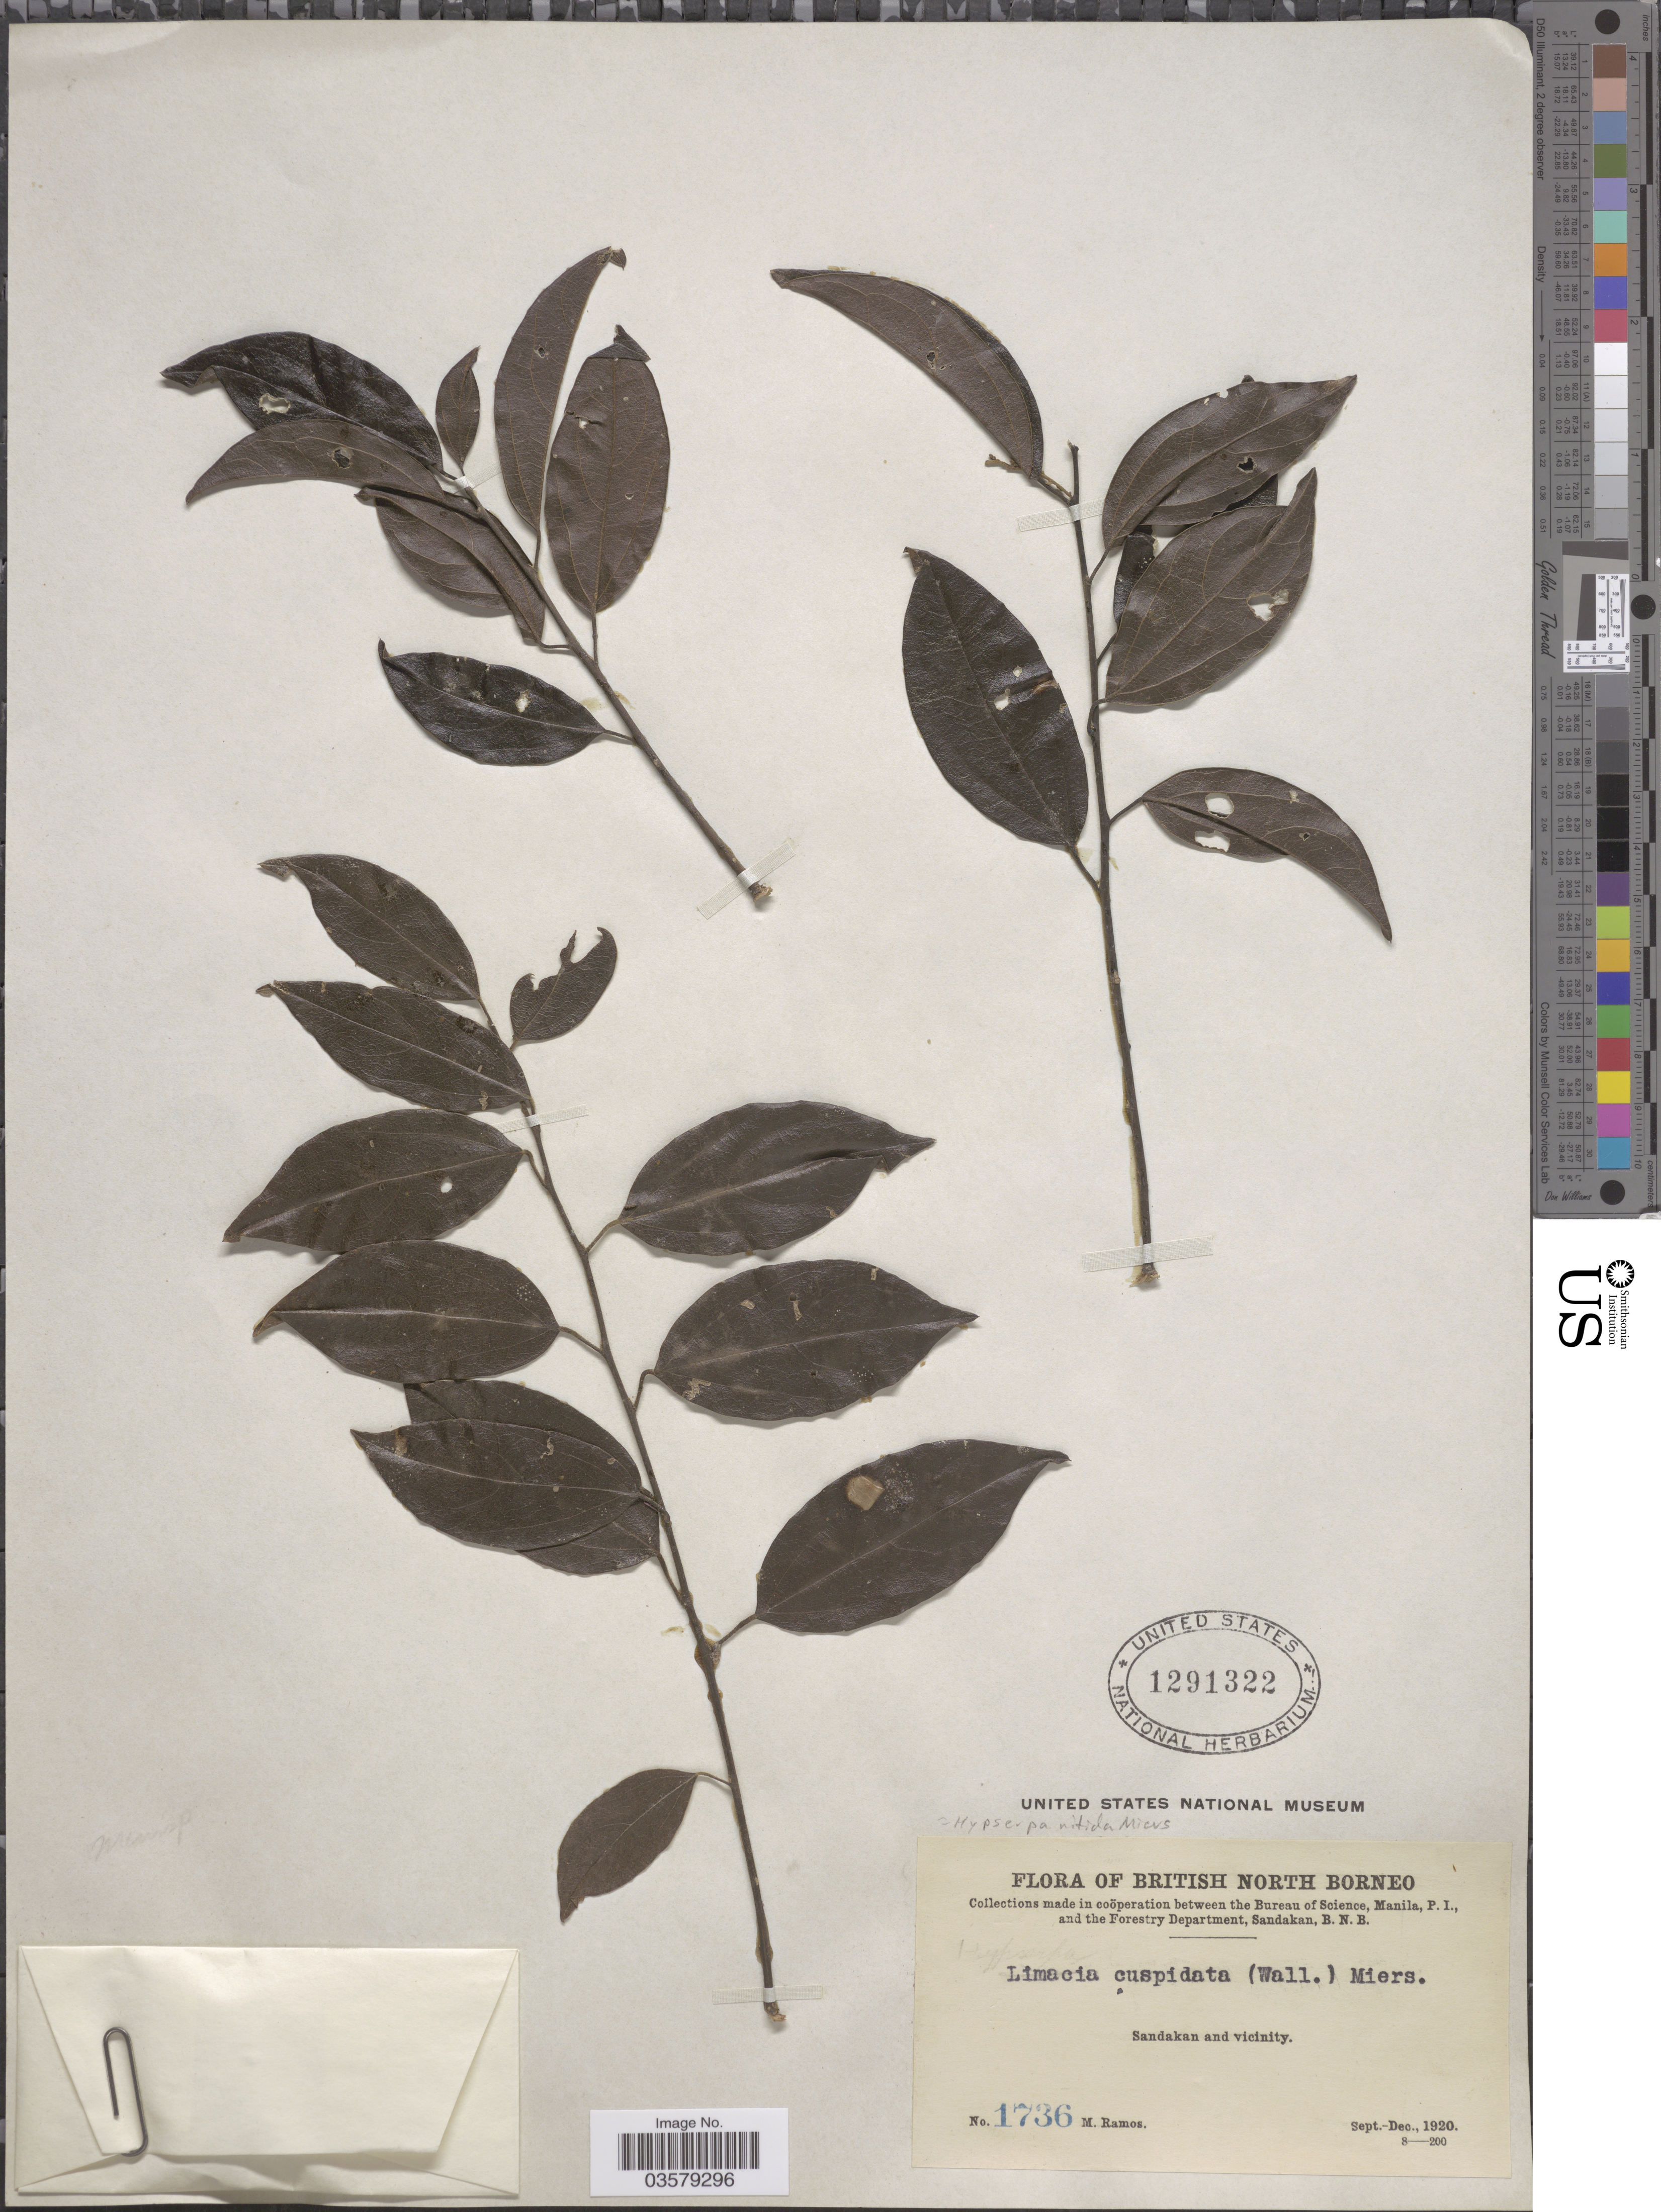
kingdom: Plantae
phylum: Tracheophyta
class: Magnoliopsida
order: Ranunculales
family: Menispermaceae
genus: Hypserpa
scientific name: Hypserpa nitida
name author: Miers ex Benth.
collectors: M. Ramos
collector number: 1736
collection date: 1920-09/1920-12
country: Malaysia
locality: British North Borneo. Sandakan and vicinity.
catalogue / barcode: US 1291322